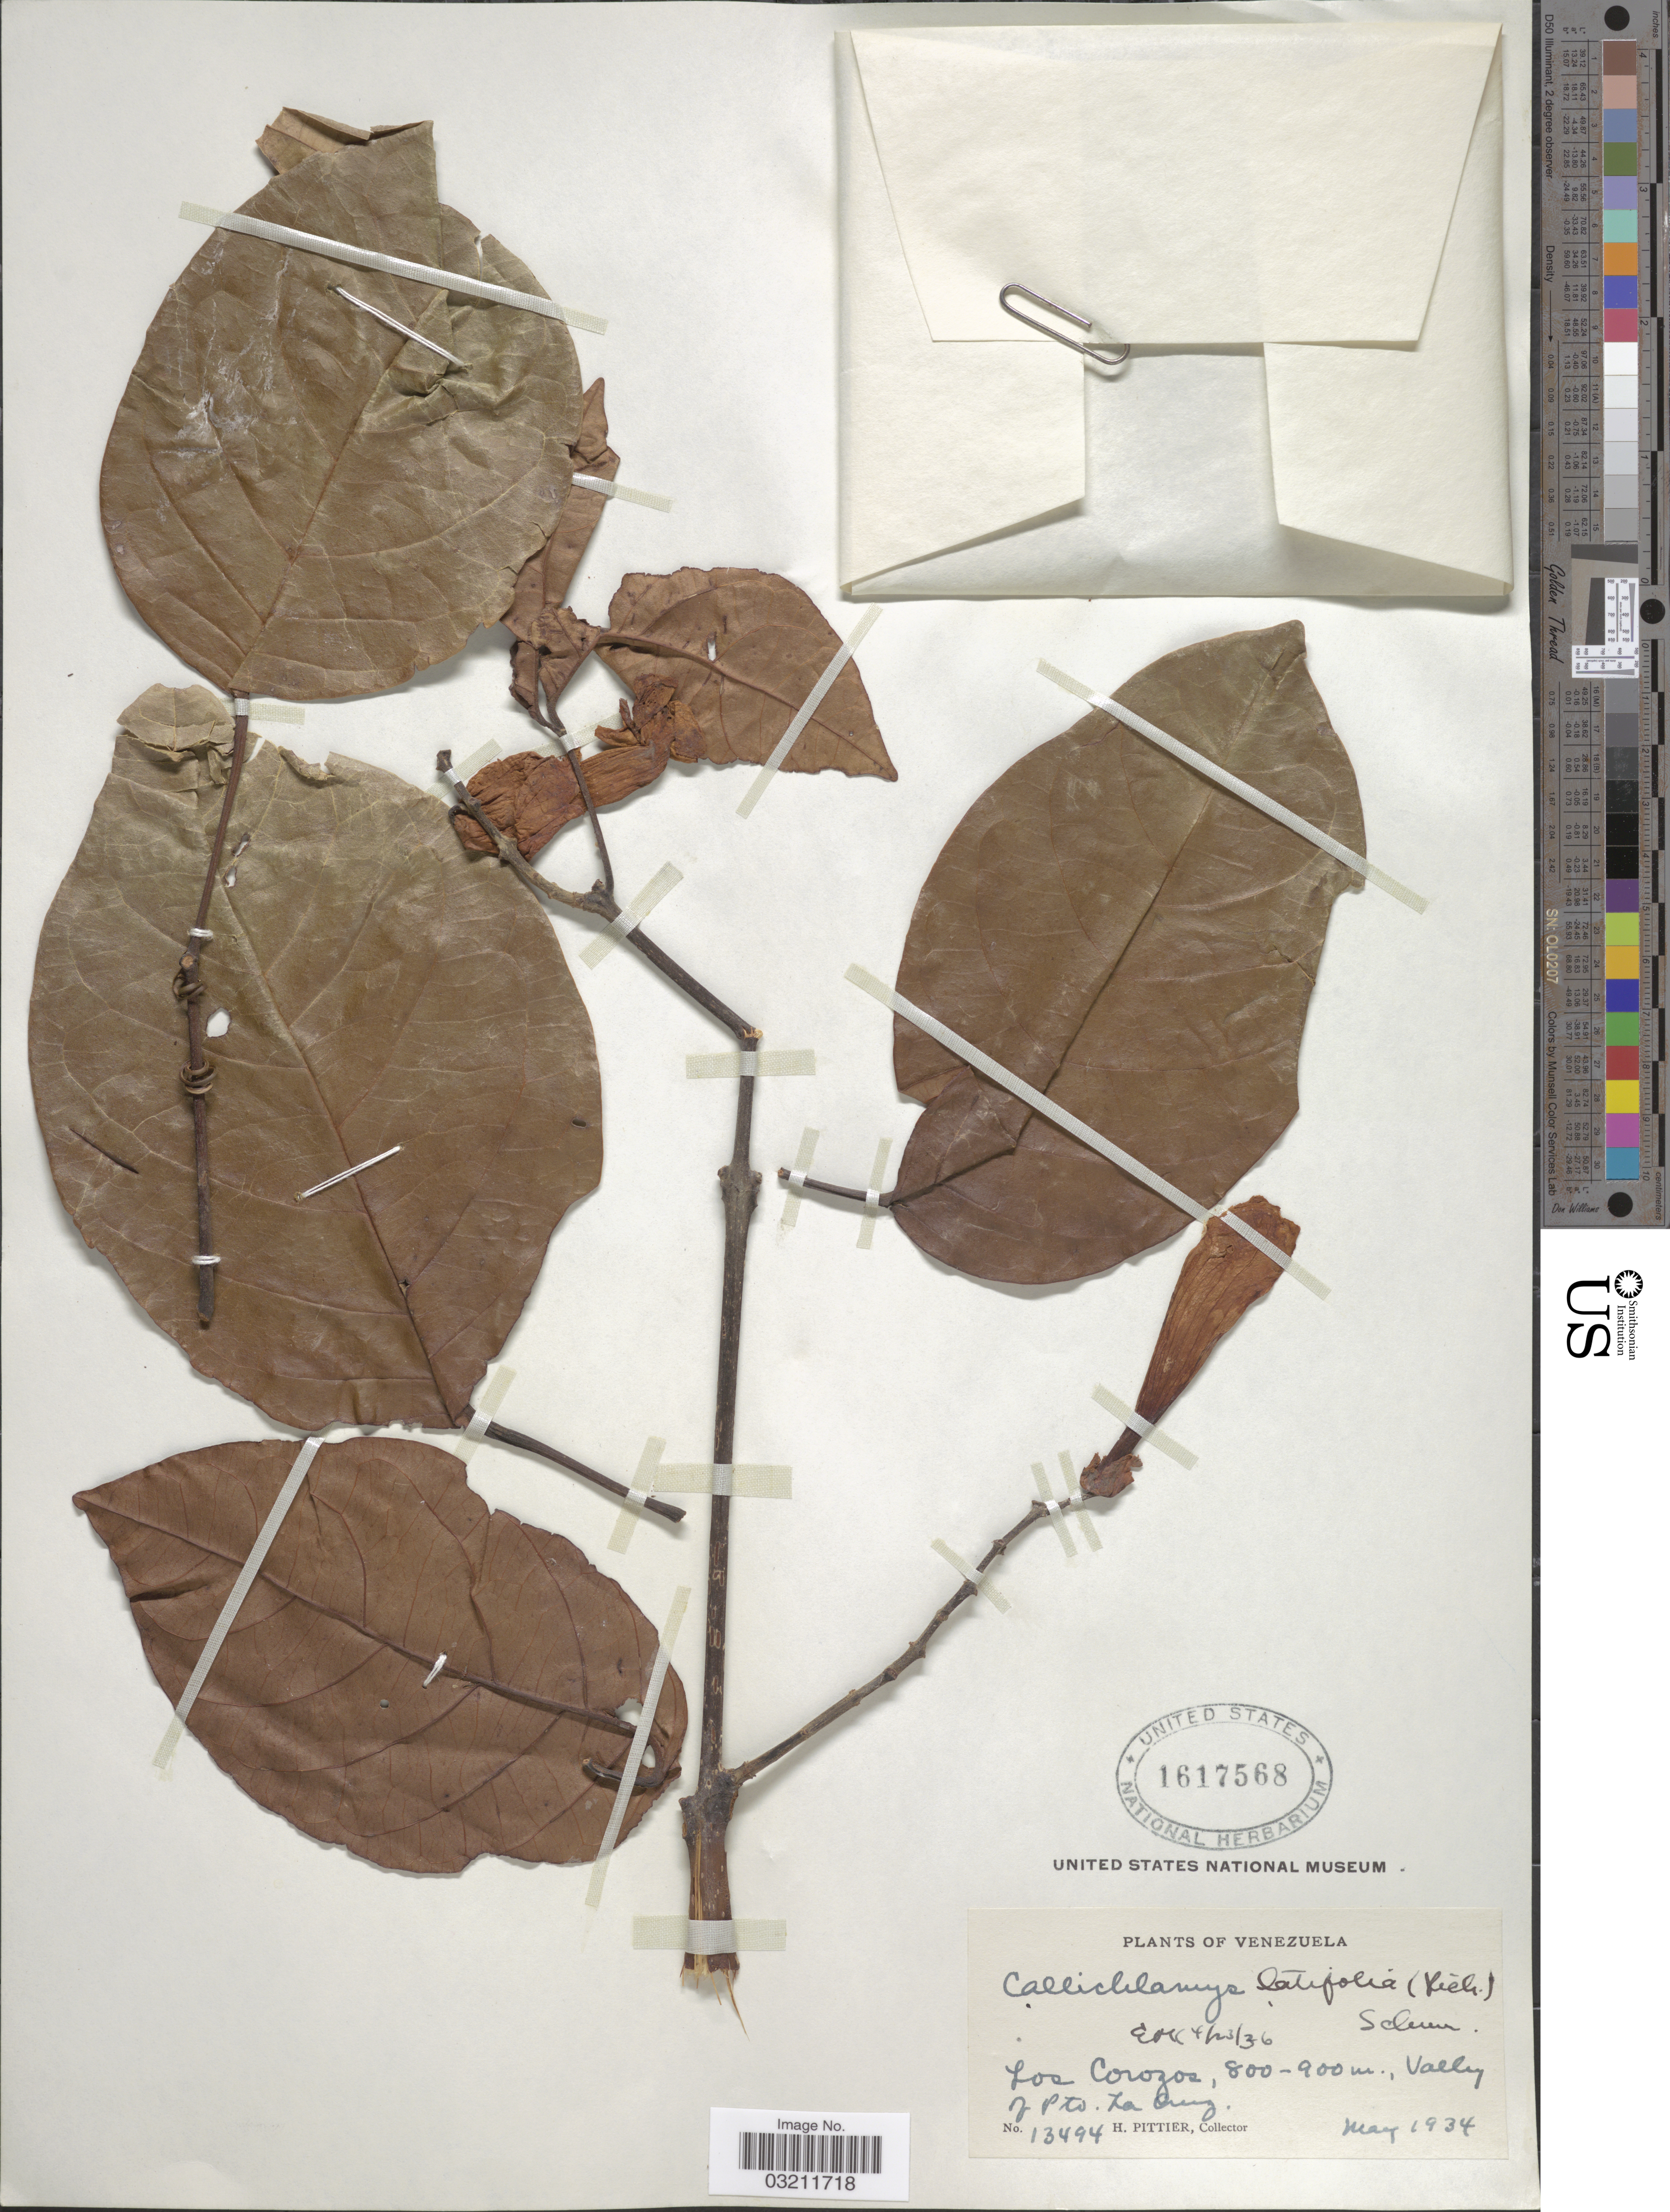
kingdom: Plantae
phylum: Tracheophyta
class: Magnoliopsida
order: Lamiales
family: Bignoniaceae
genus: Callichlamys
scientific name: Callichlamys latifolia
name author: (Rich.) K. Schum.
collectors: H. F. Pittier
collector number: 13494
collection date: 1934-05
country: Venezuela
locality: Los Corozos, Valley of Pto. La Cruz.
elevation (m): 800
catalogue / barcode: US 1617568